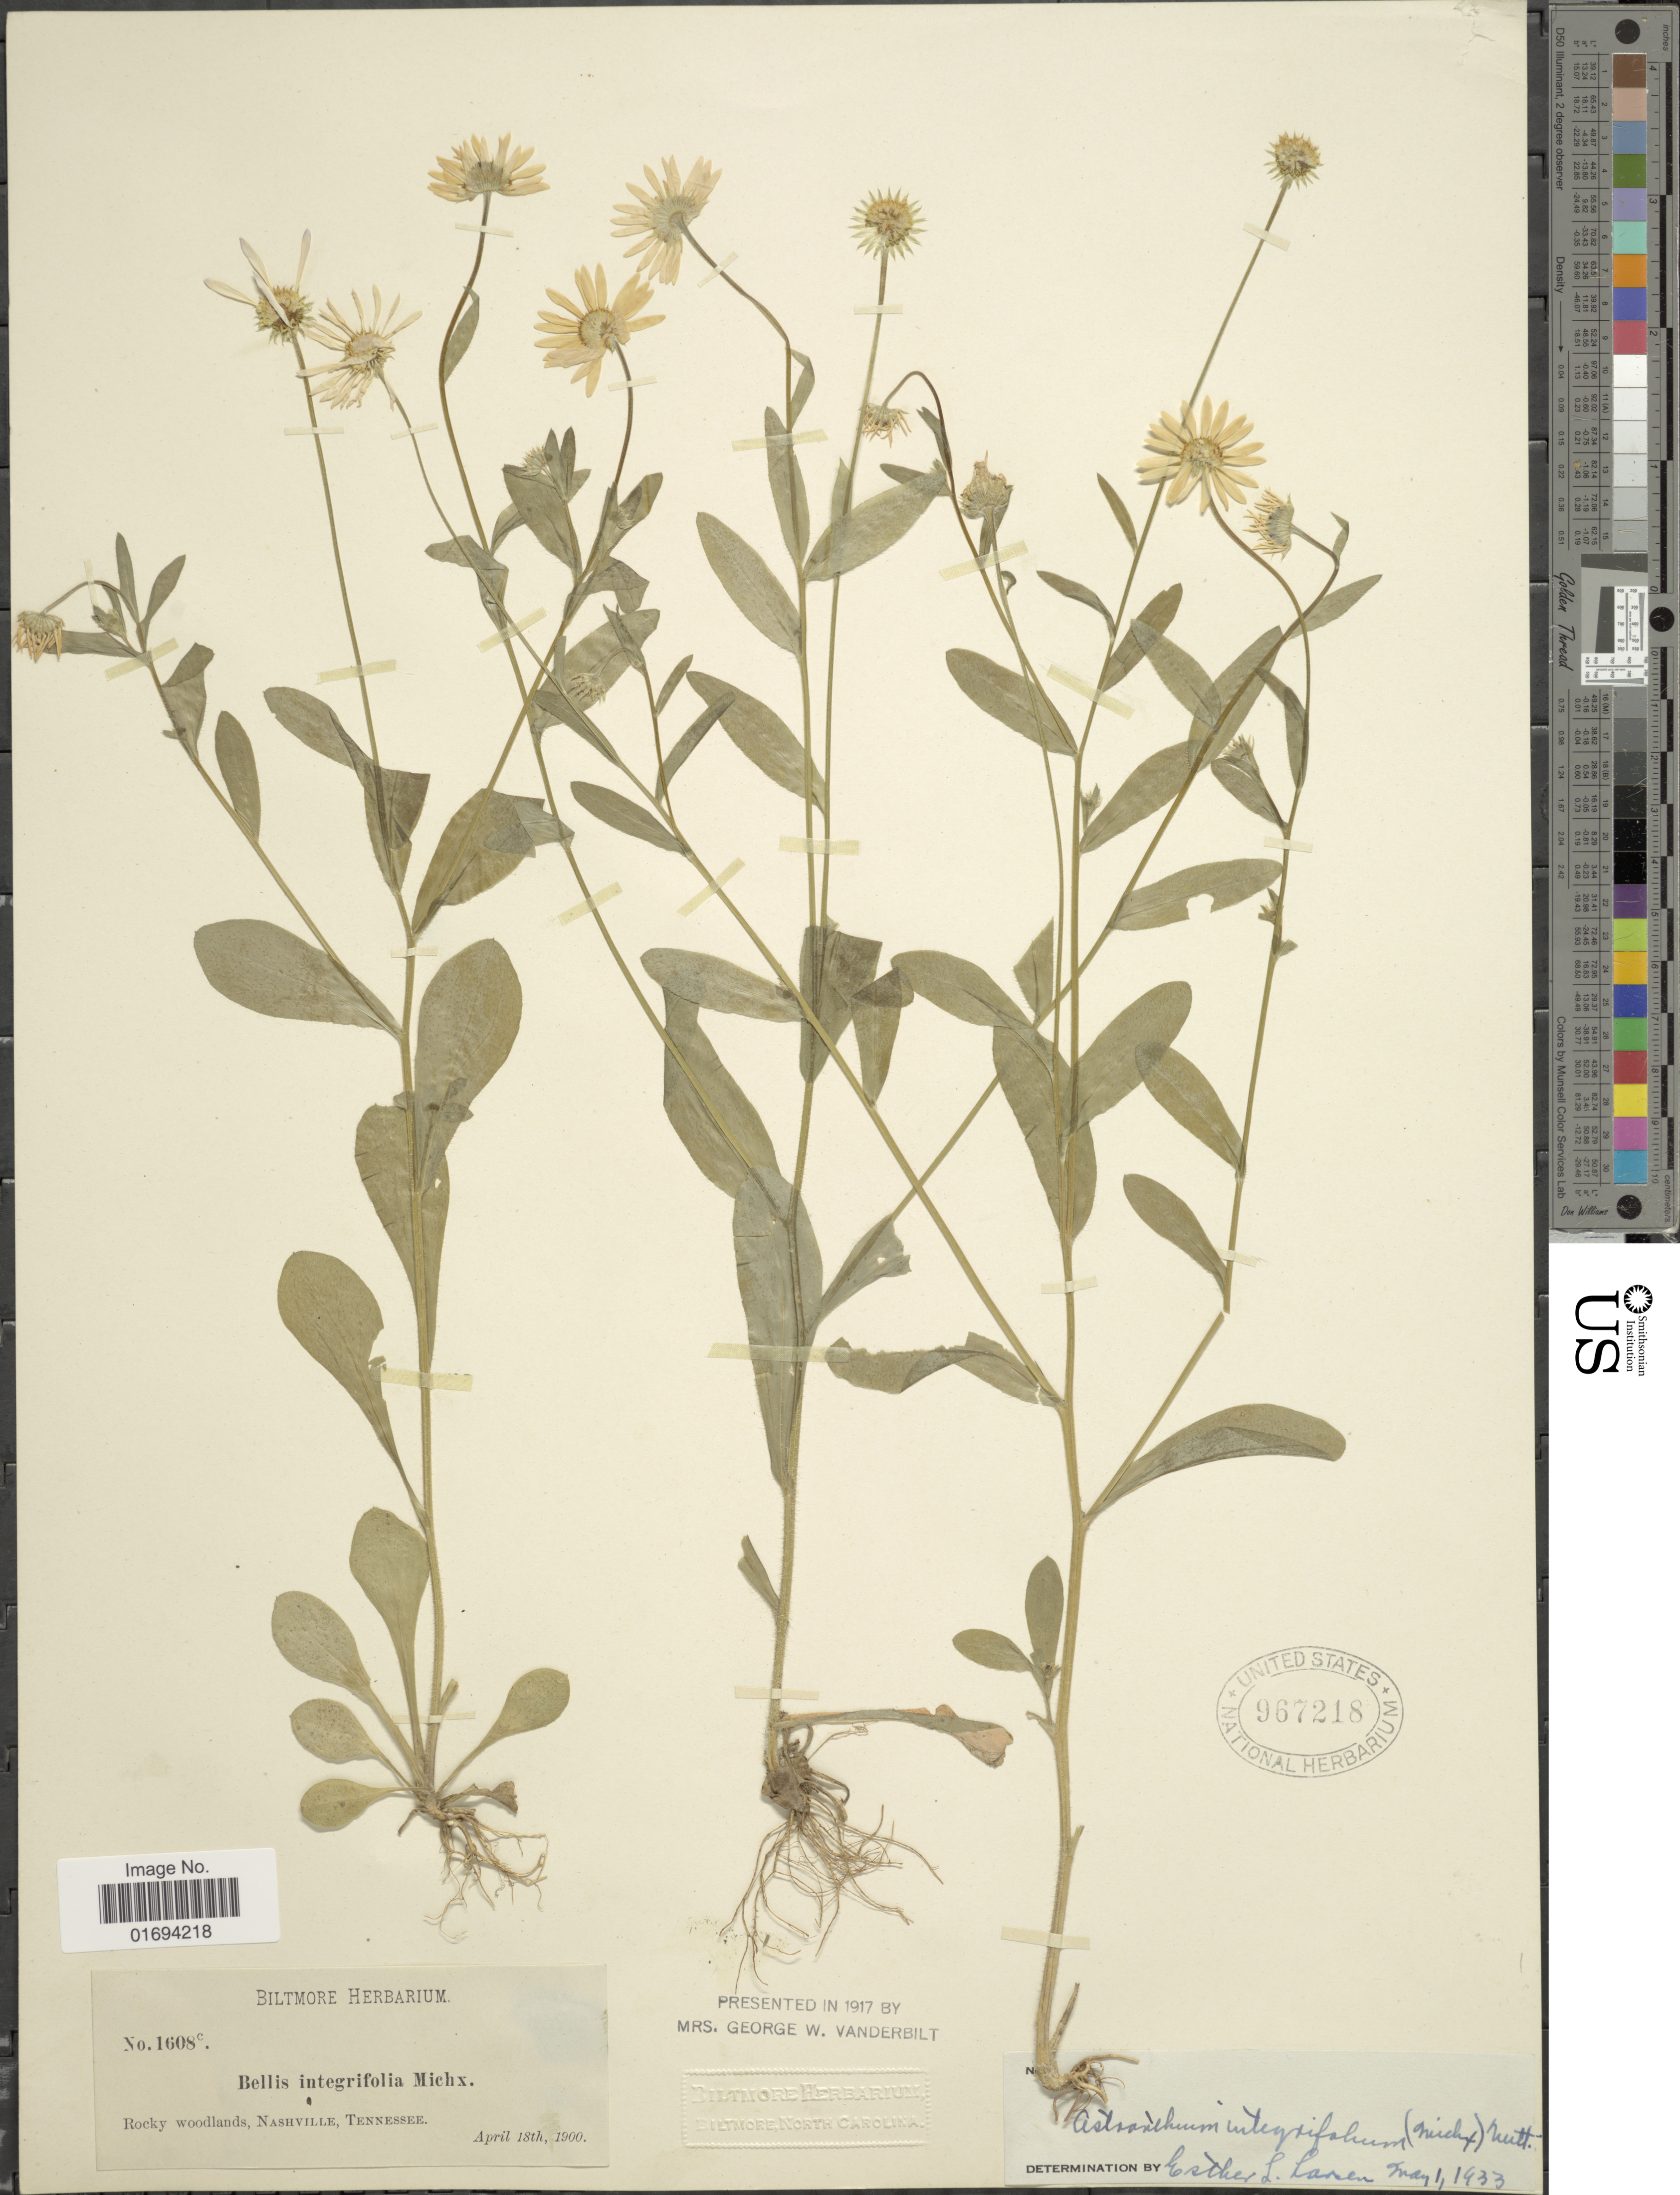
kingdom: Plantae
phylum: Tracheophyta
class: Magnoliopsida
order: Asterales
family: Asteraceae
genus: Astranthium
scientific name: Astranthium integrifolium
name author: (Michx.) Nutt.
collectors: ex herb. Biltmore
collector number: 1608c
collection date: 1900-04-18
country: United States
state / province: Tennessee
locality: Rocky woodlands, Nashville, Tennessee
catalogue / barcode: US 967218